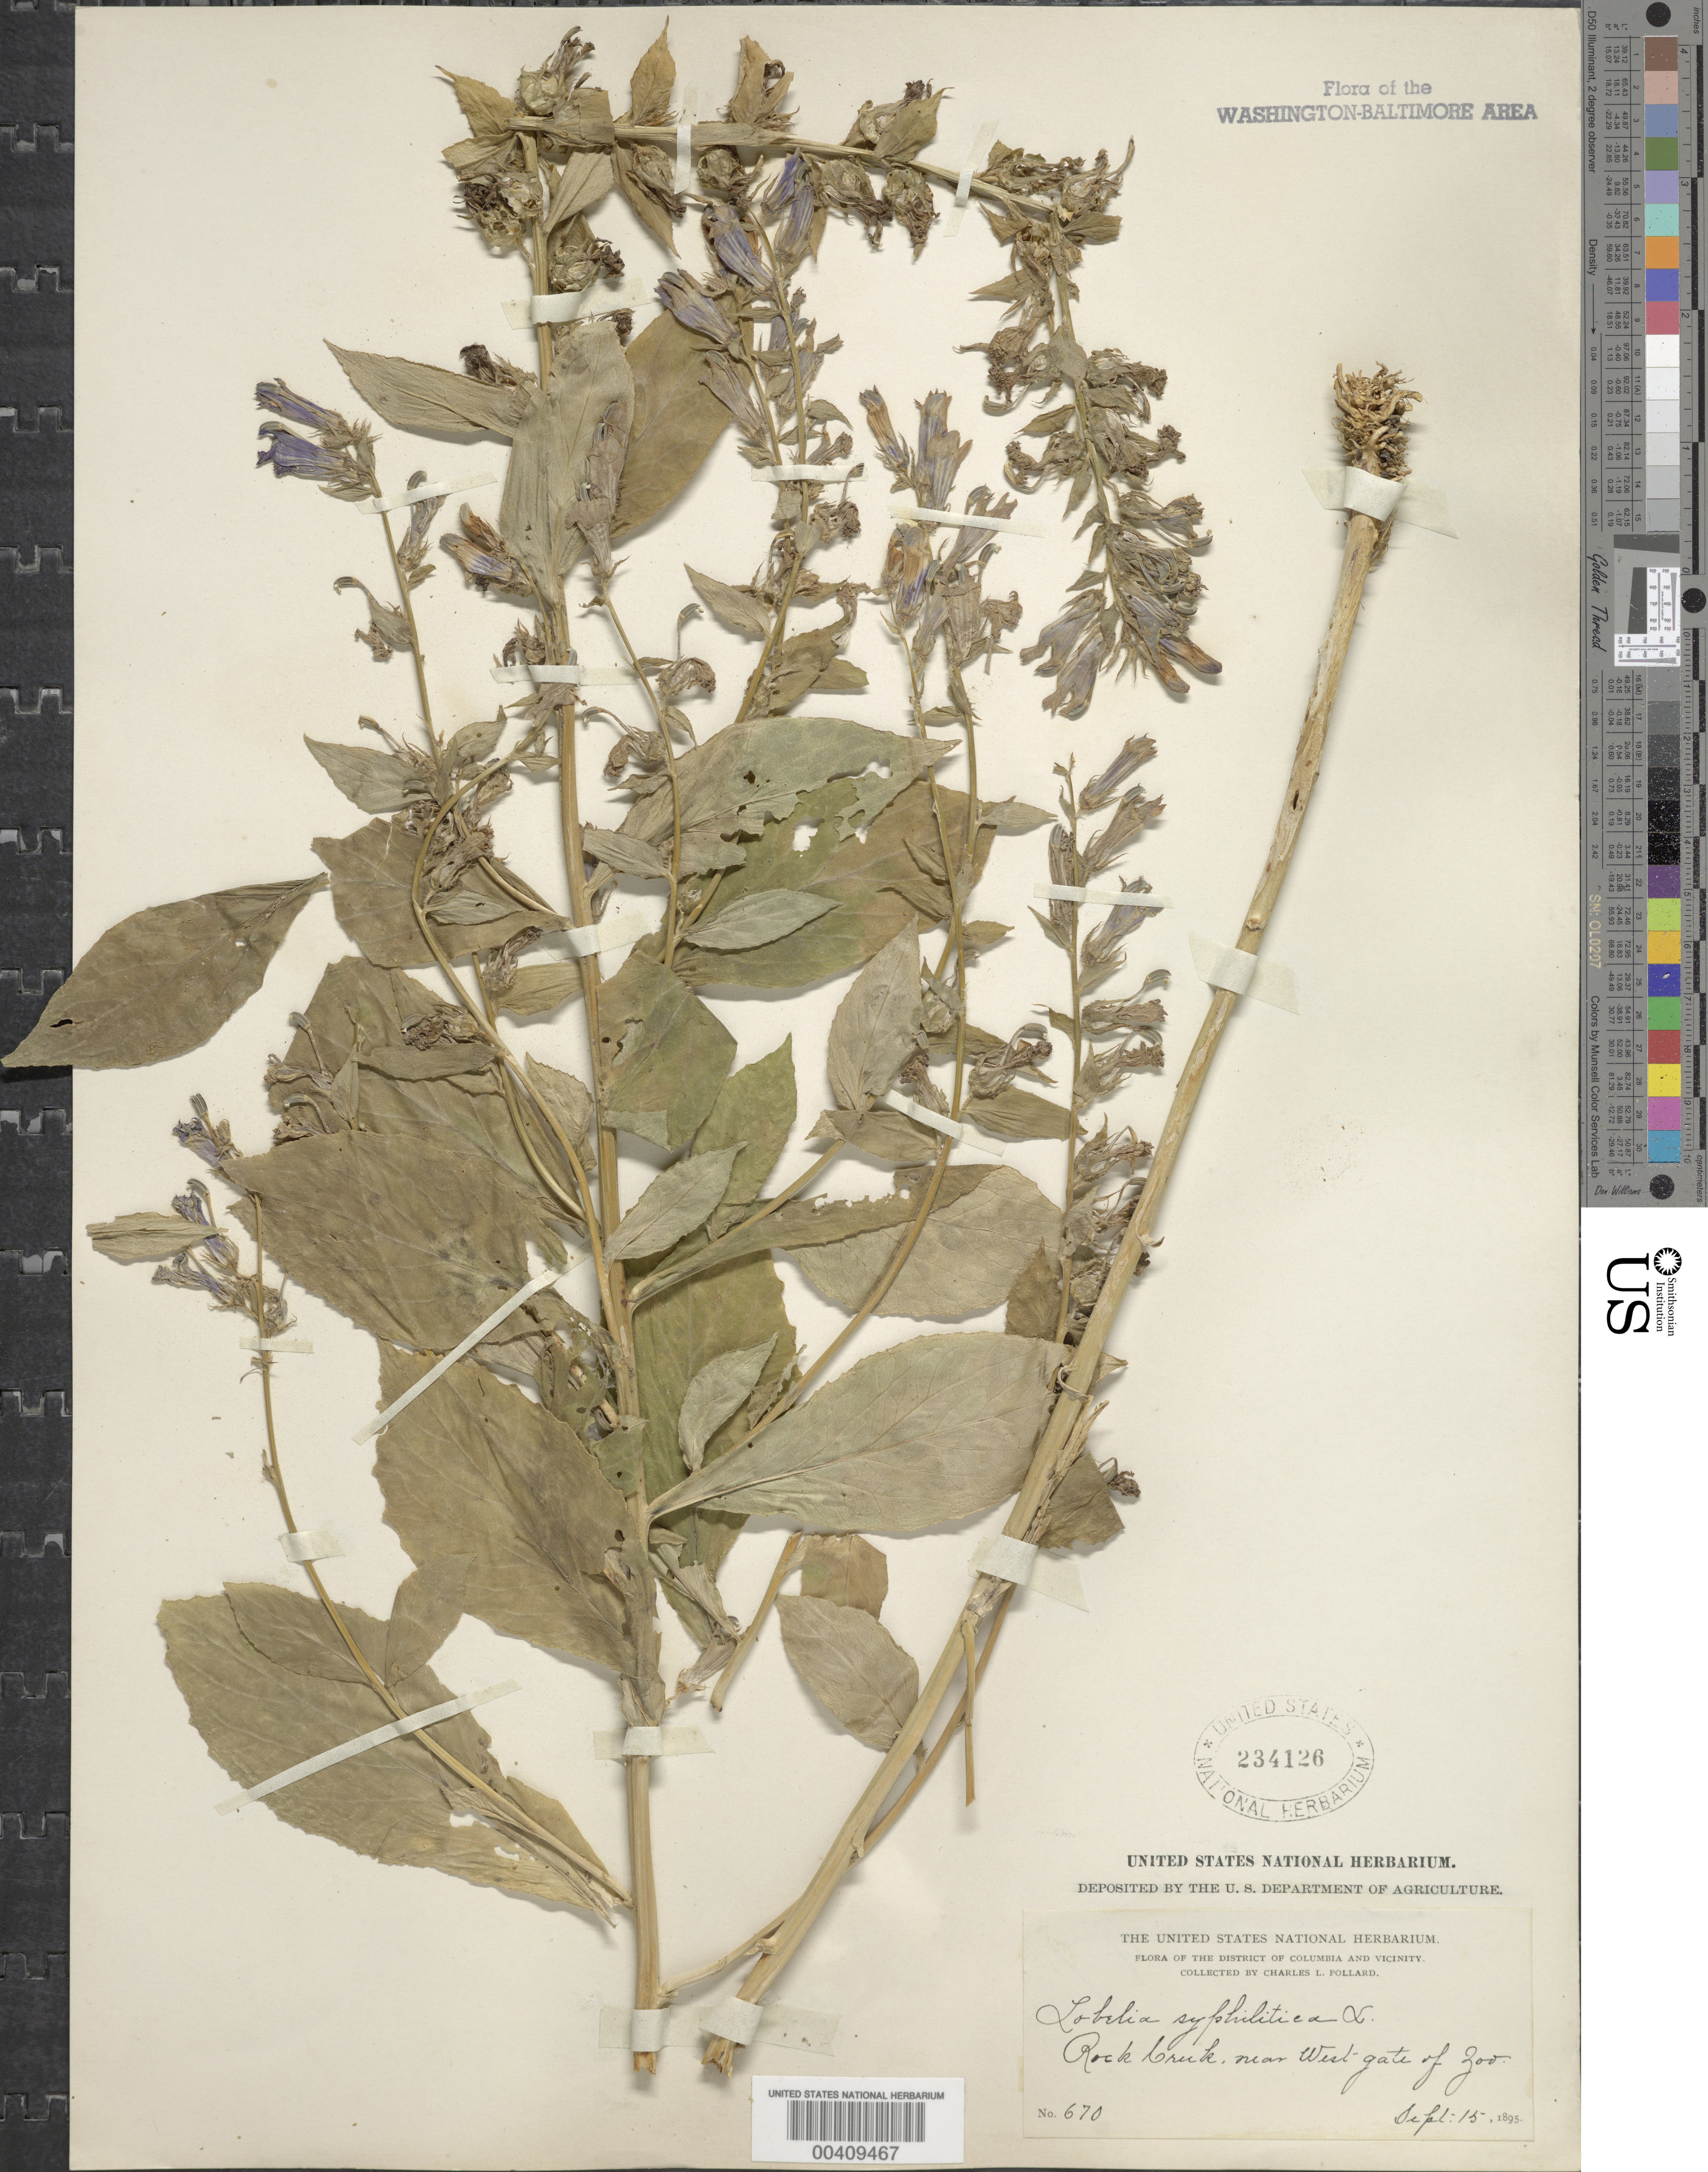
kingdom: Plantae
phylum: Tracheophyta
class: Magnoliopsida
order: Asterales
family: Campanulaceae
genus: Lobelia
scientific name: Lobelia siphilitica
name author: L.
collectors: C. L. Pollard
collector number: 670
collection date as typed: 15 Sep 1895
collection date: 1895-09-15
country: United States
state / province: District of Columbia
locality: Rock Creek near west gate of Zoo Rock Creek Park & vicinity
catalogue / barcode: US 234126